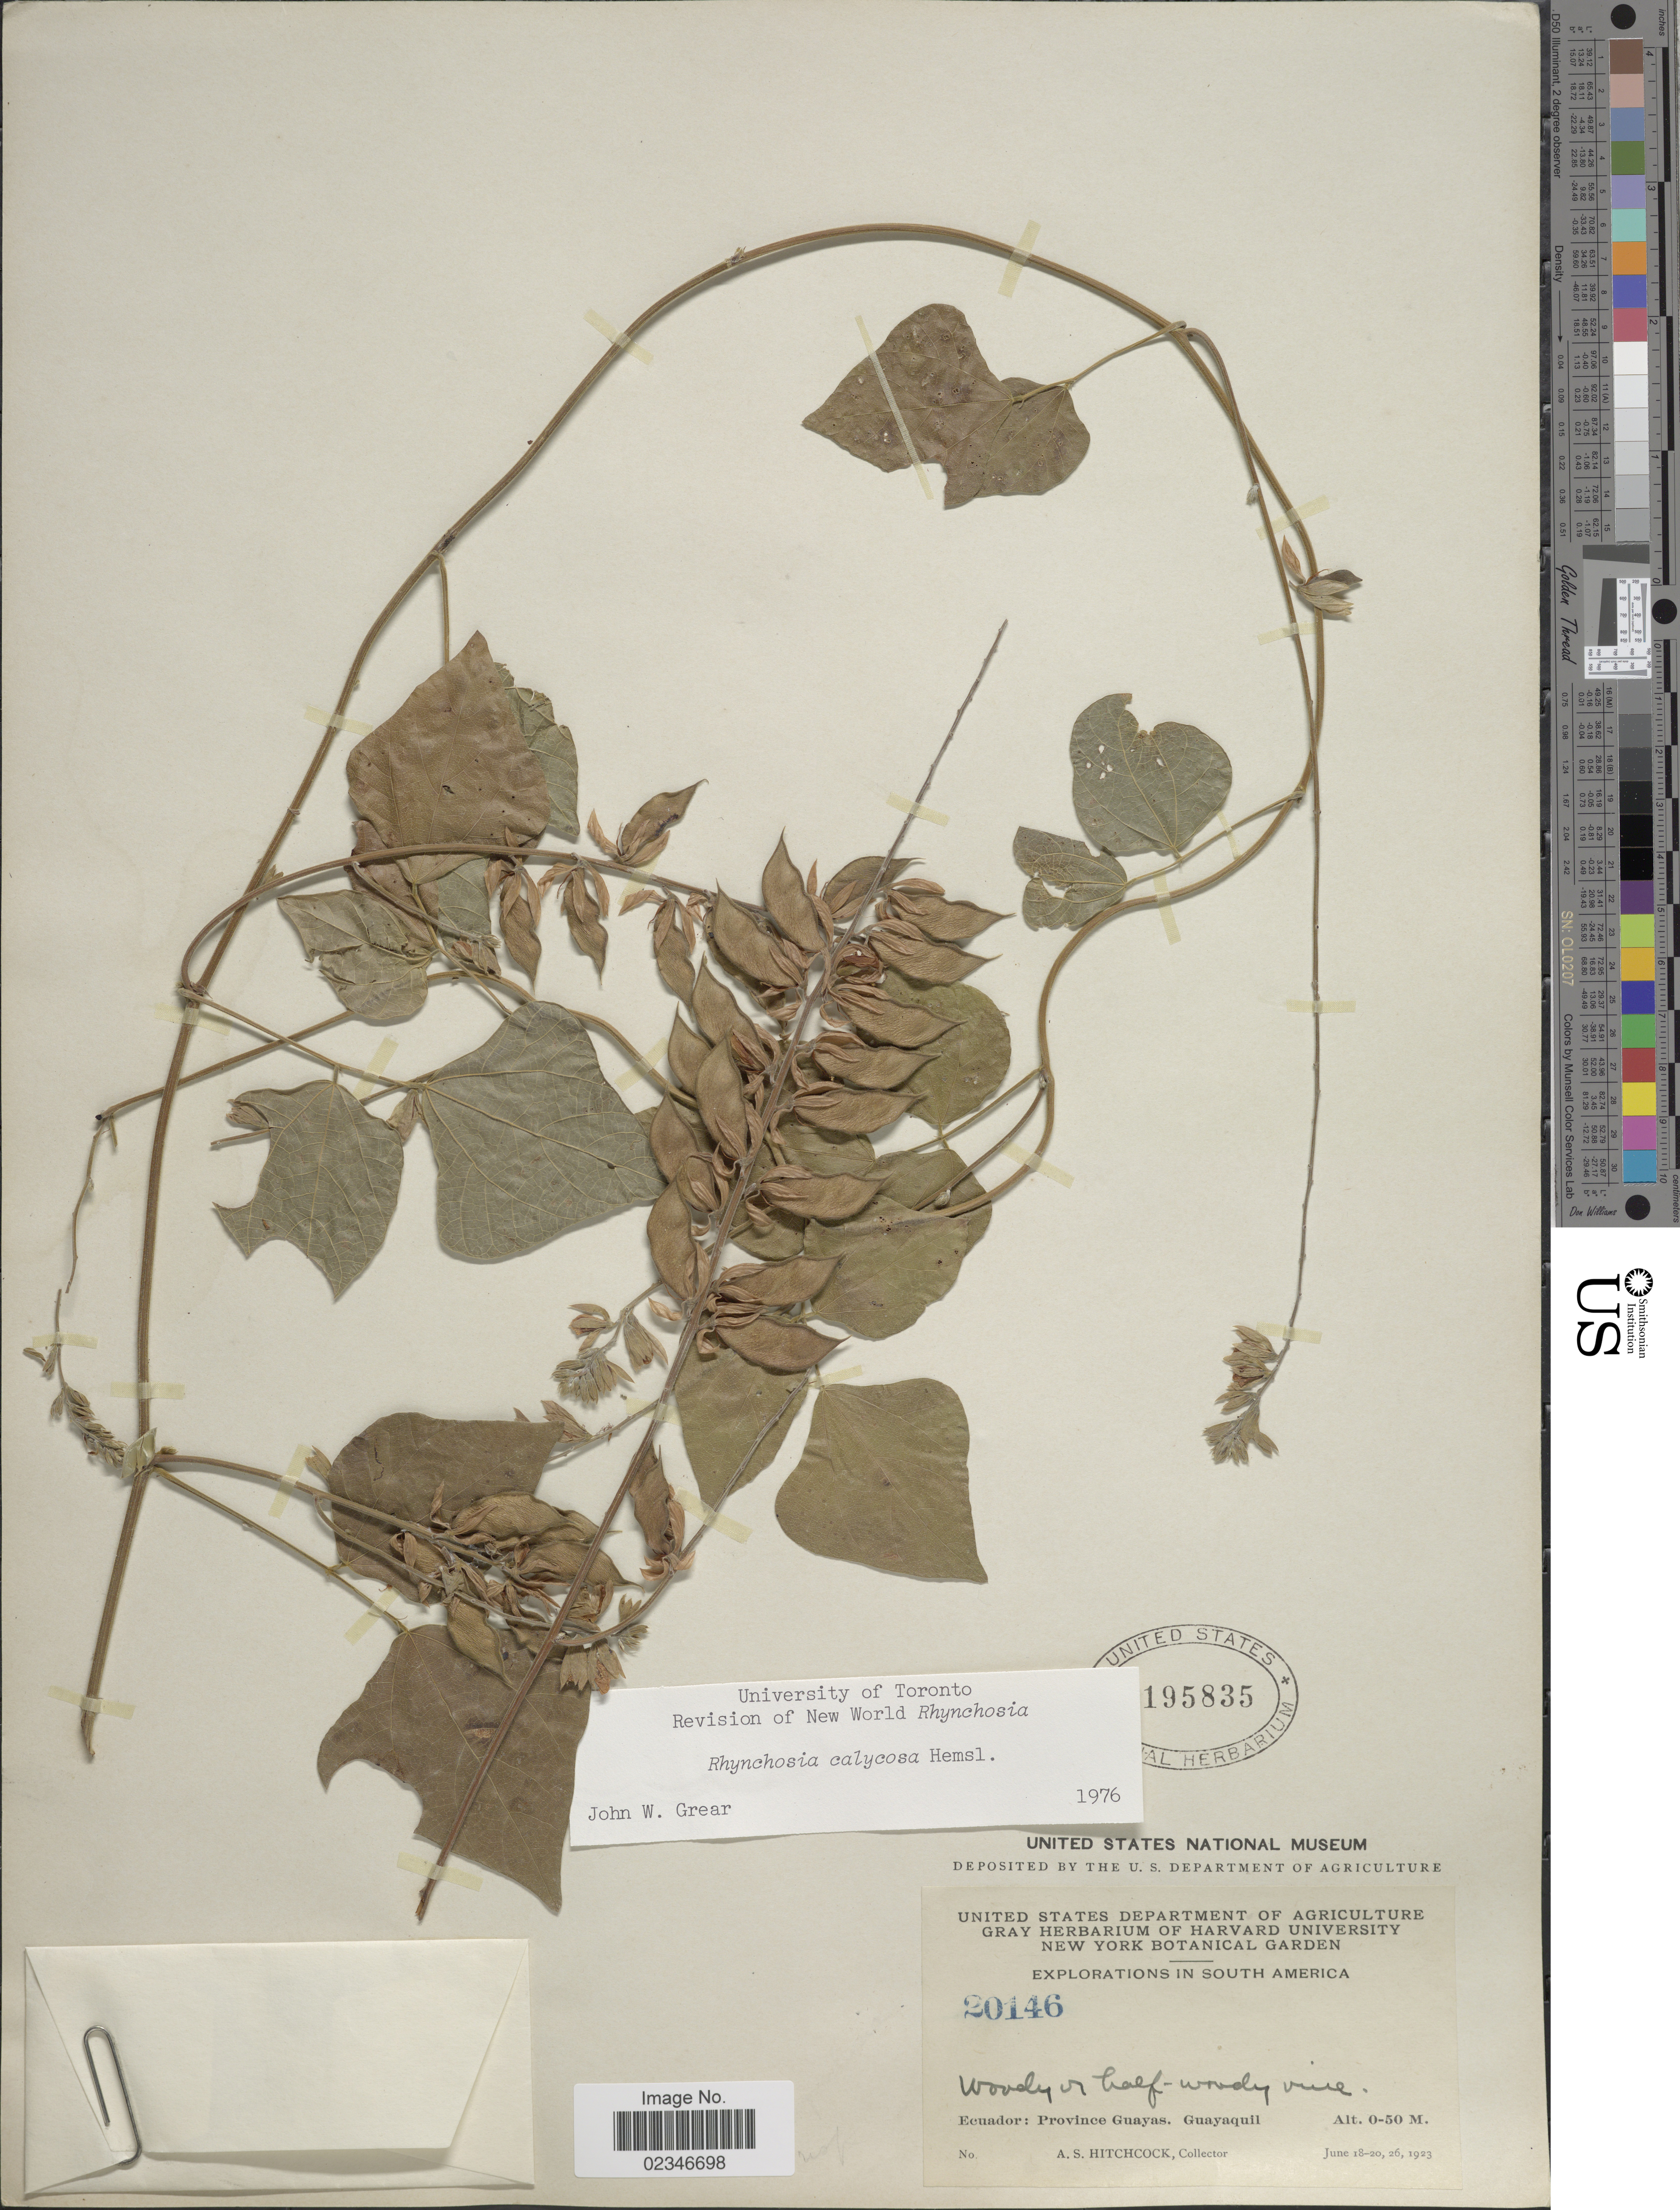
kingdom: Plantae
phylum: Tracheophyta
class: Magnoliopsida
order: Fabales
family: Fabaceae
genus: Rhynchosia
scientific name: Rhynchosia calycosa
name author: Hemsl.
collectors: A. S. Hitchcock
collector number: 20146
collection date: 1923-06-18/1923-06-26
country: Ecuador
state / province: Guayas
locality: Ecuador: Province Guayas, Guayaquil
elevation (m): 0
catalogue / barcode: US 195835